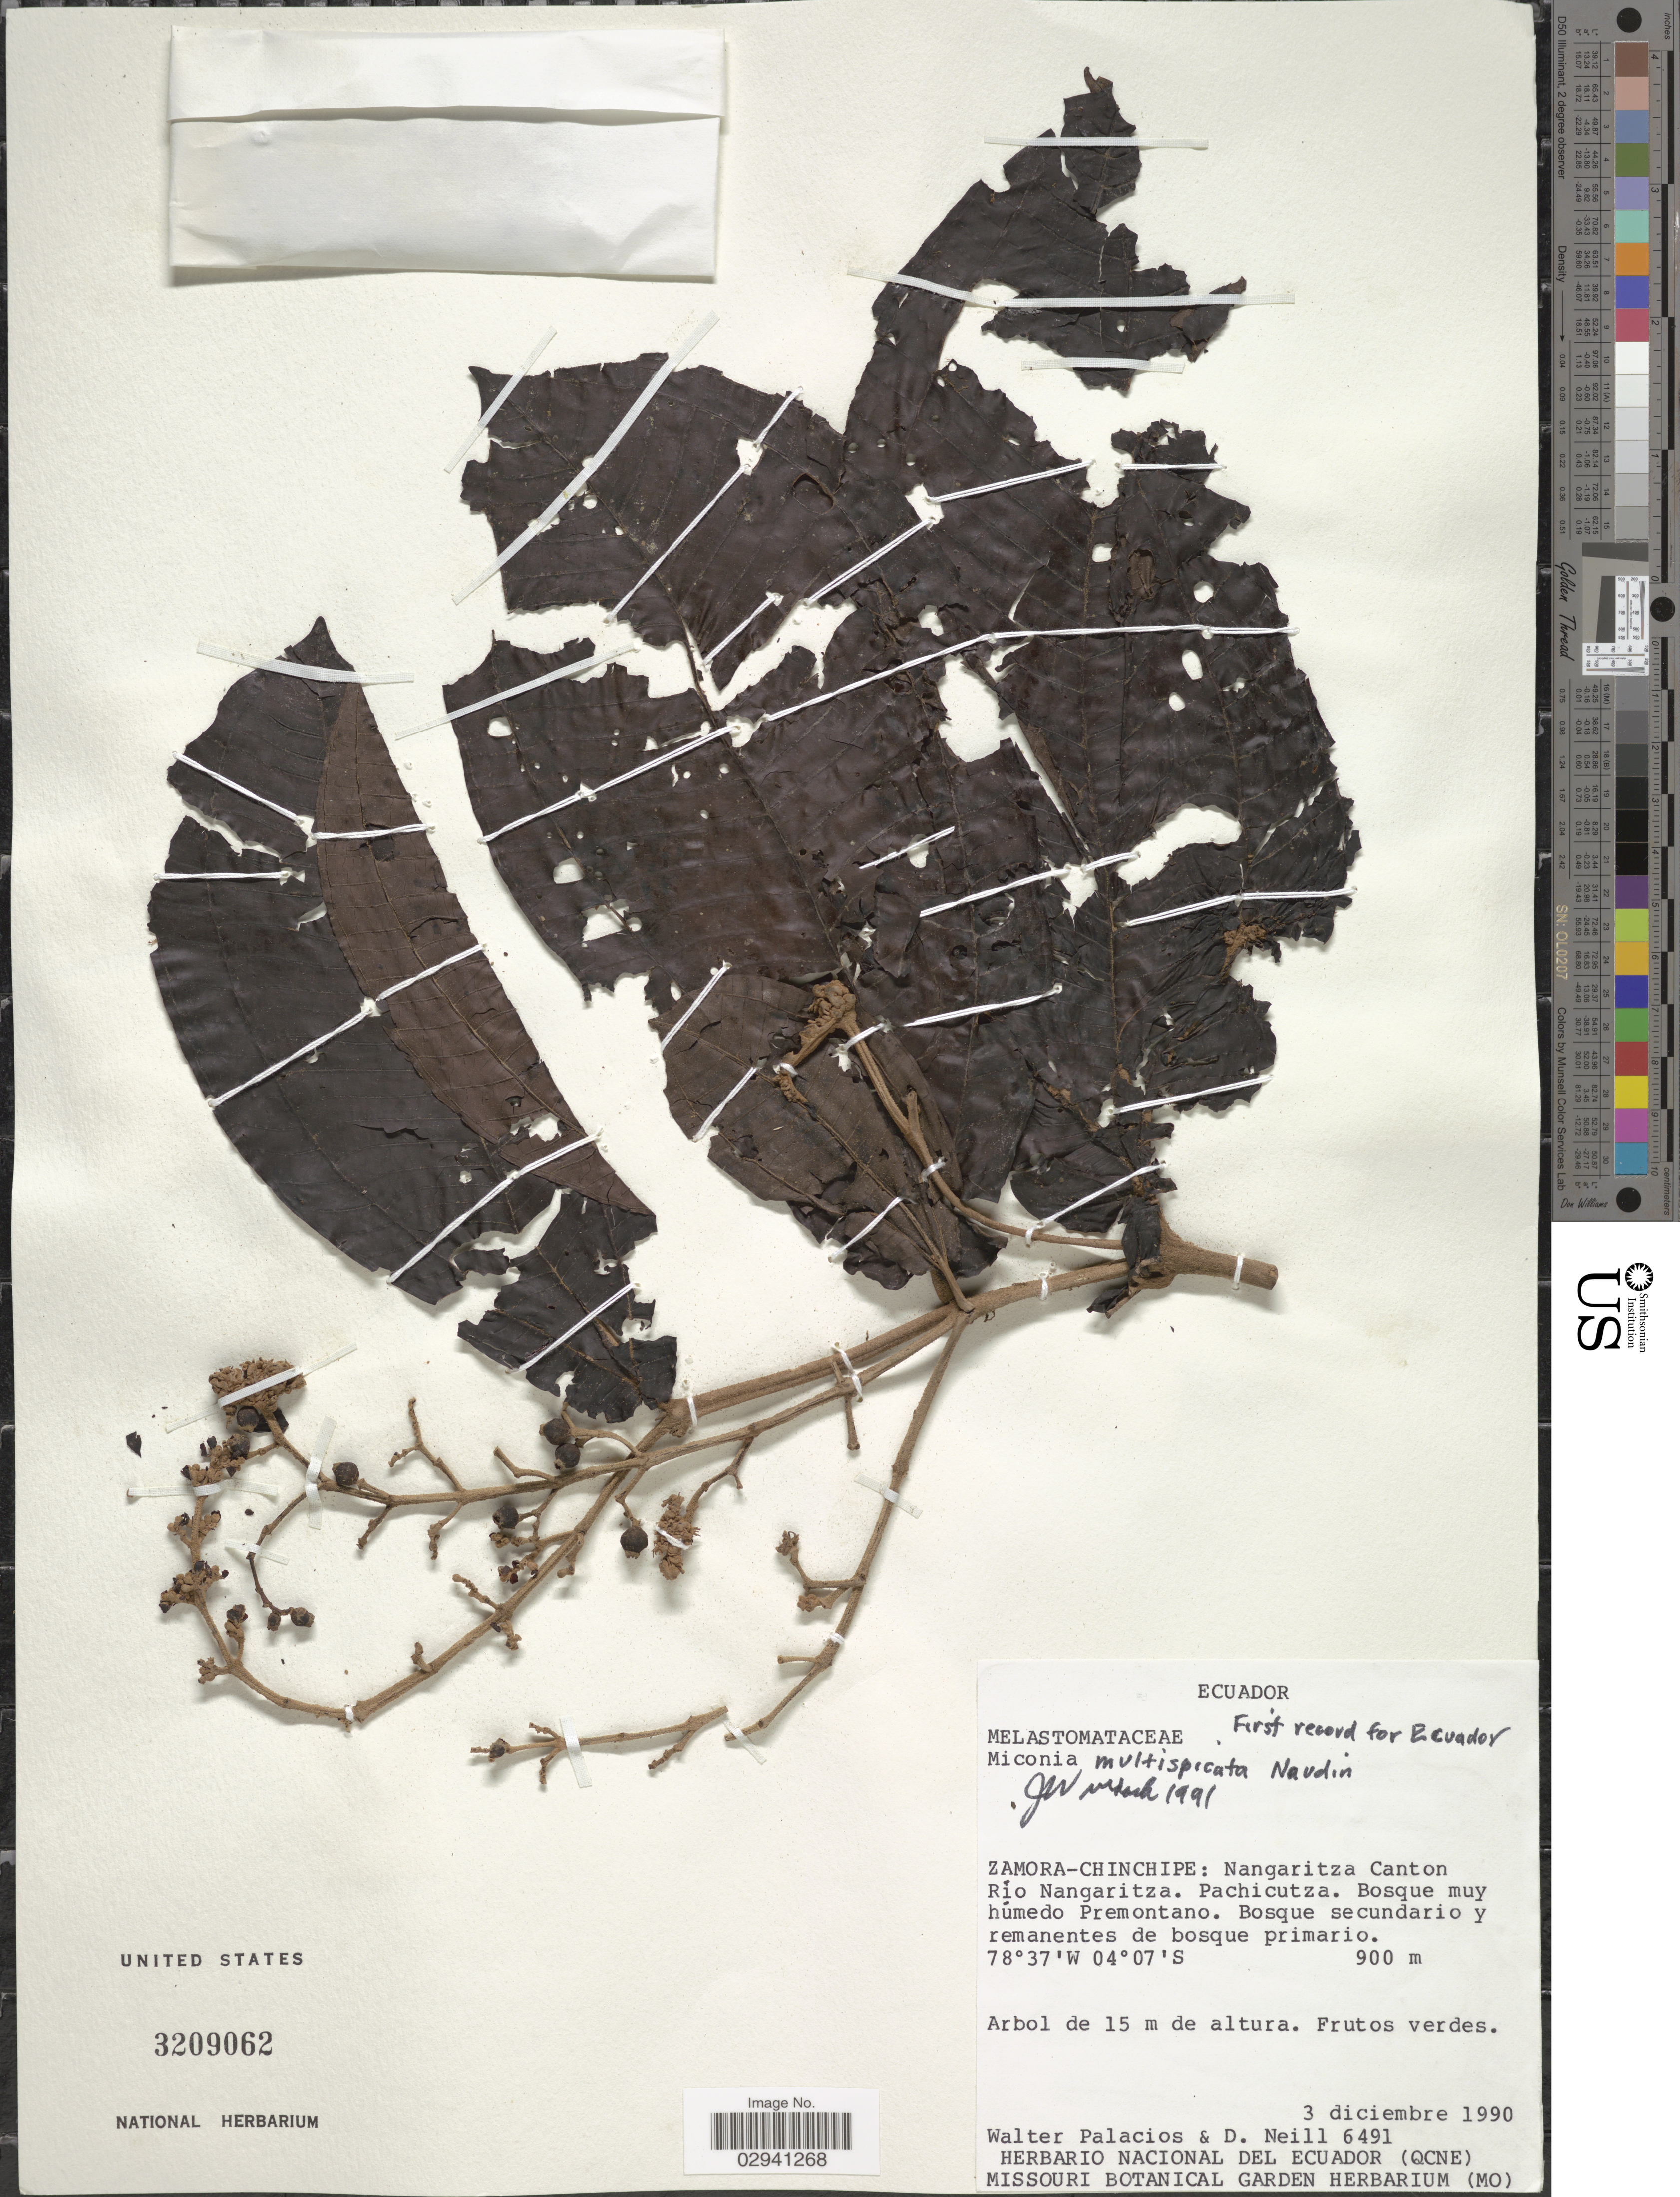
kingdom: Plantae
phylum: Tracheophyta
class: Magnoliopsida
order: Myrtales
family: Melastomataceae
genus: Miconia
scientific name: Miconia multispicata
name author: Naudin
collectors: W. Palacios & D. Neill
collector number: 6491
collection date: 1990-12-03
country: Ecuador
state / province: Zamora-Chinchipe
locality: Zamora-Chinchipe: Nangaritza Canton. Río Nangaritza. Pachicutza.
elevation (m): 900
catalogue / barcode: US 3209062